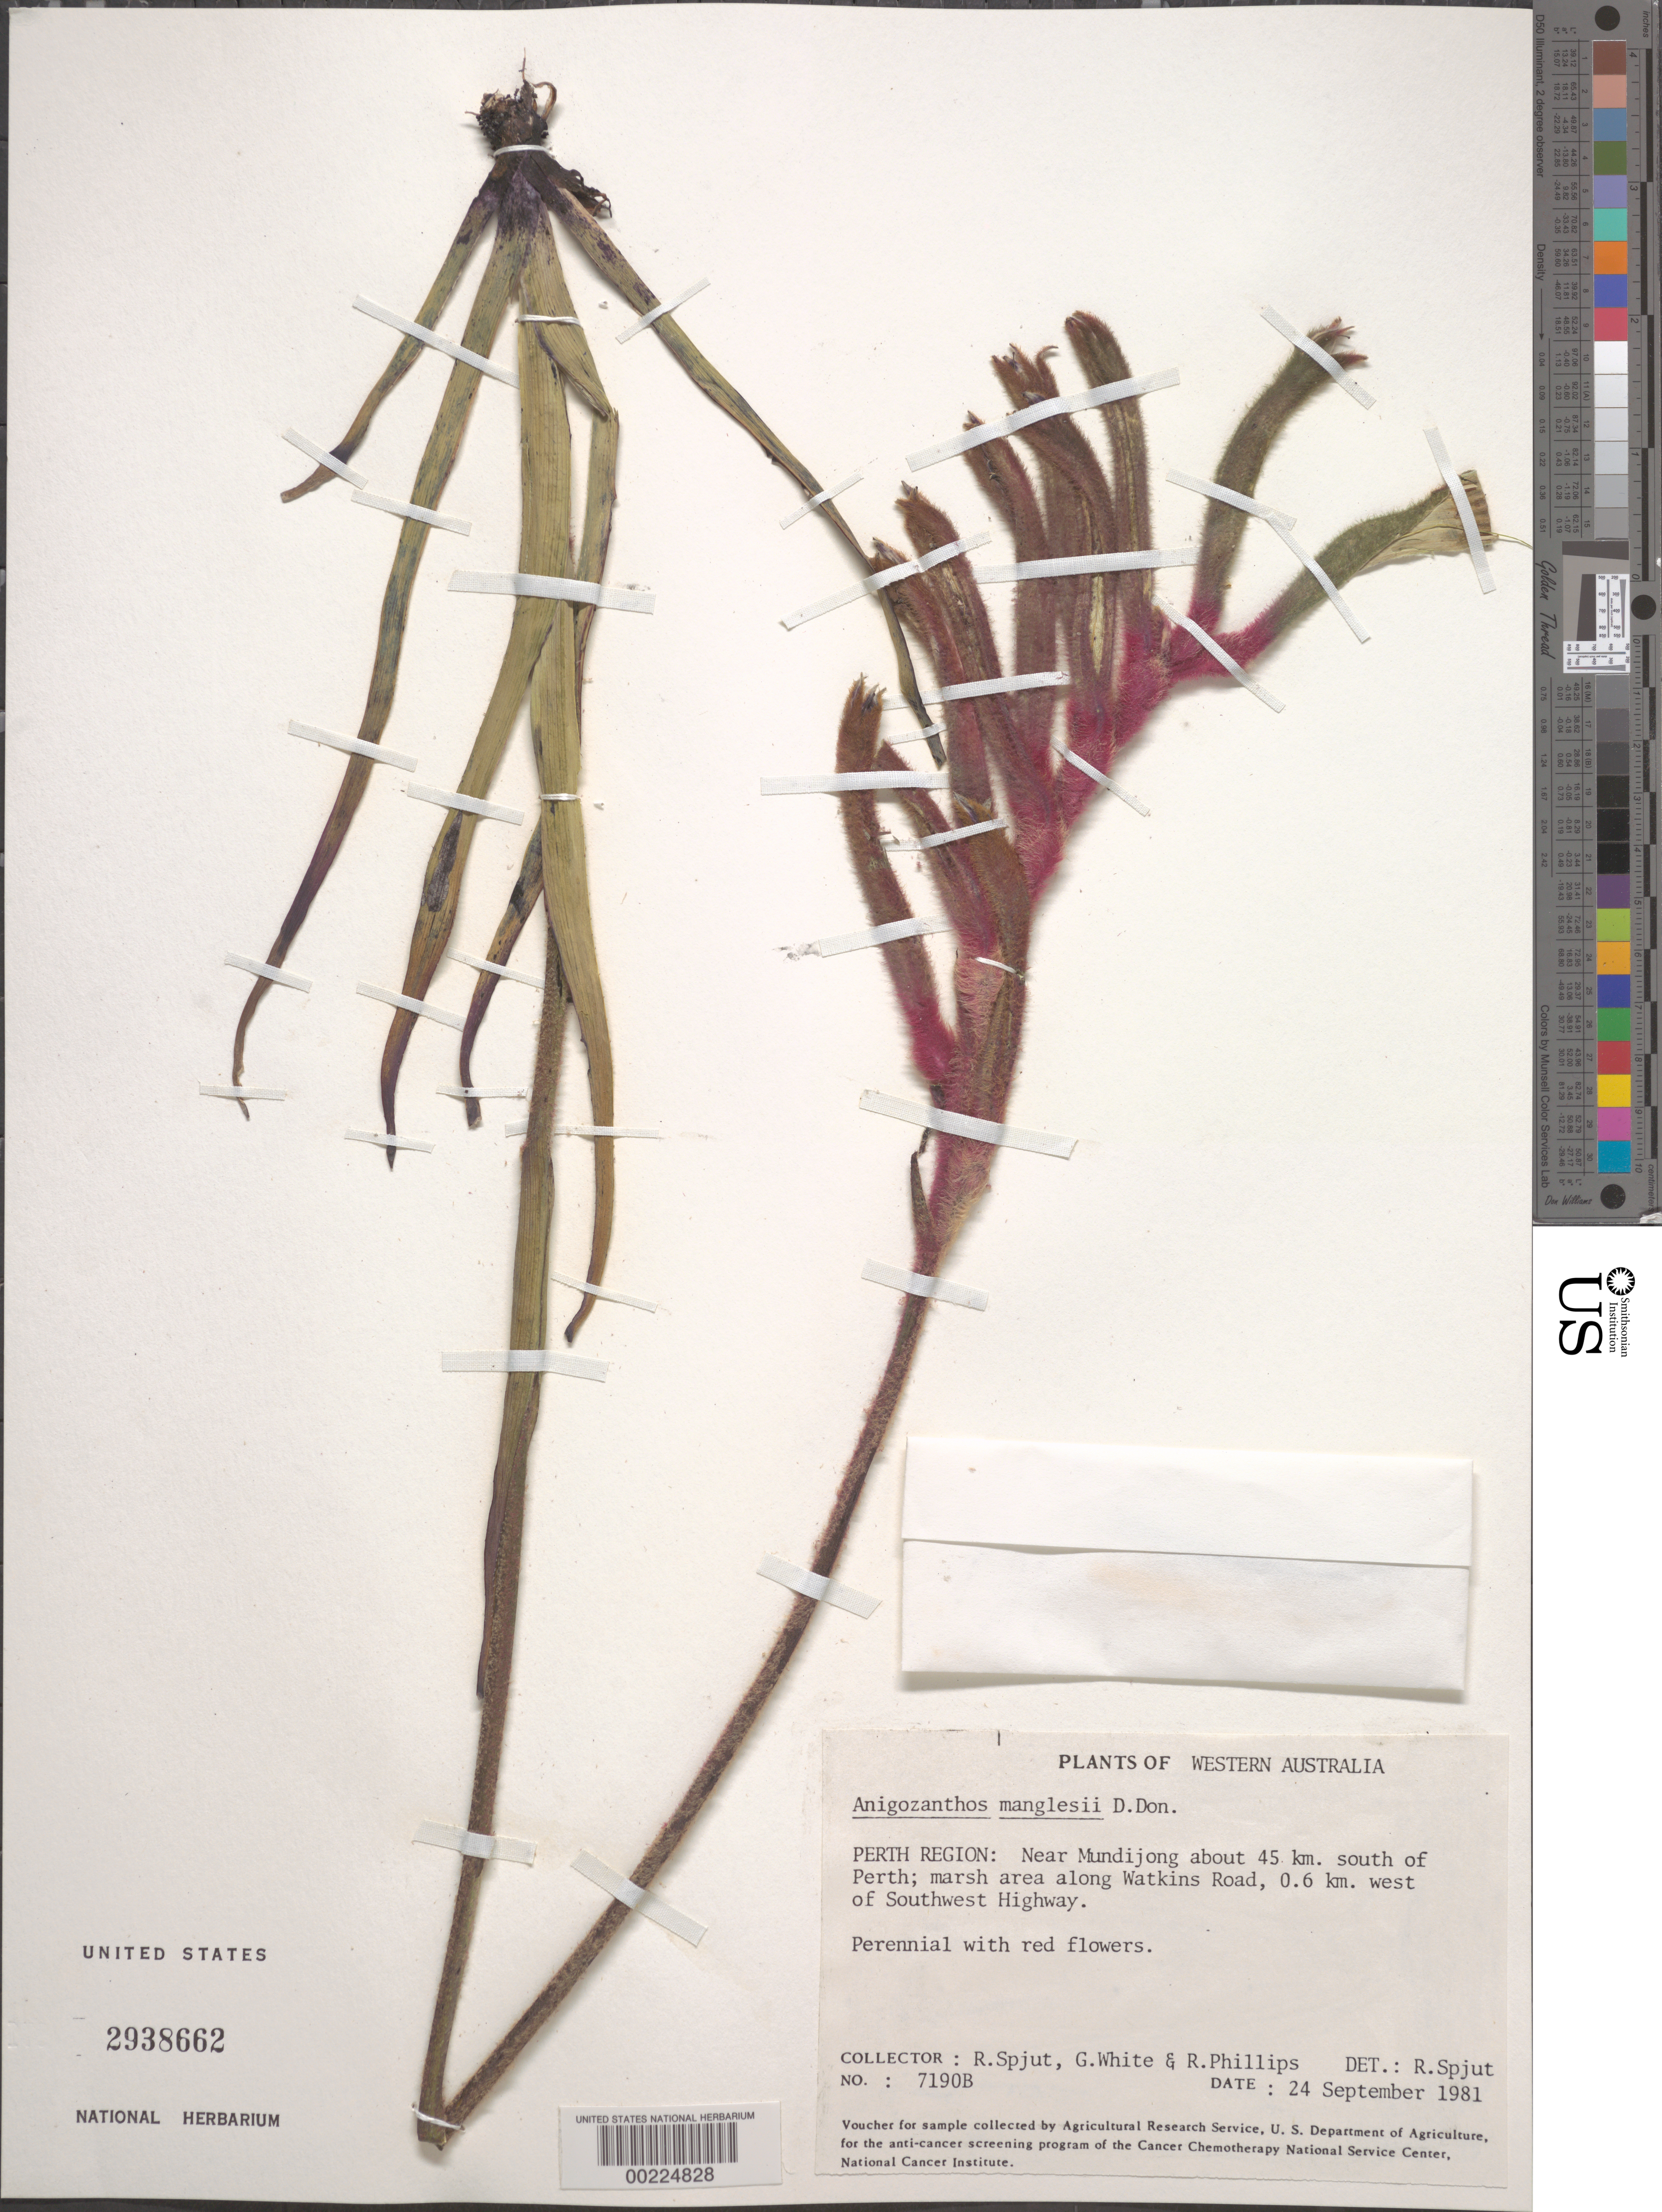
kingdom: Plantae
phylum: Tracheophyta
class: Liliopsida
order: Commelinales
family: Haemodoraceae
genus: Anigozanthos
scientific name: Anigozanthos manglesii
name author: D. Don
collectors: R. Spjut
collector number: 7190b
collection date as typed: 24 Sep 1981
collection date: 1981-09-24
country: Australia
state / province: Western Australia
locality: Perth region: near mundijong about 45 km s of perth; marsh area along watkins road, 0.6 km w of southwest hwy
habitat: Marsh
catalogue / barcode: US 2938662